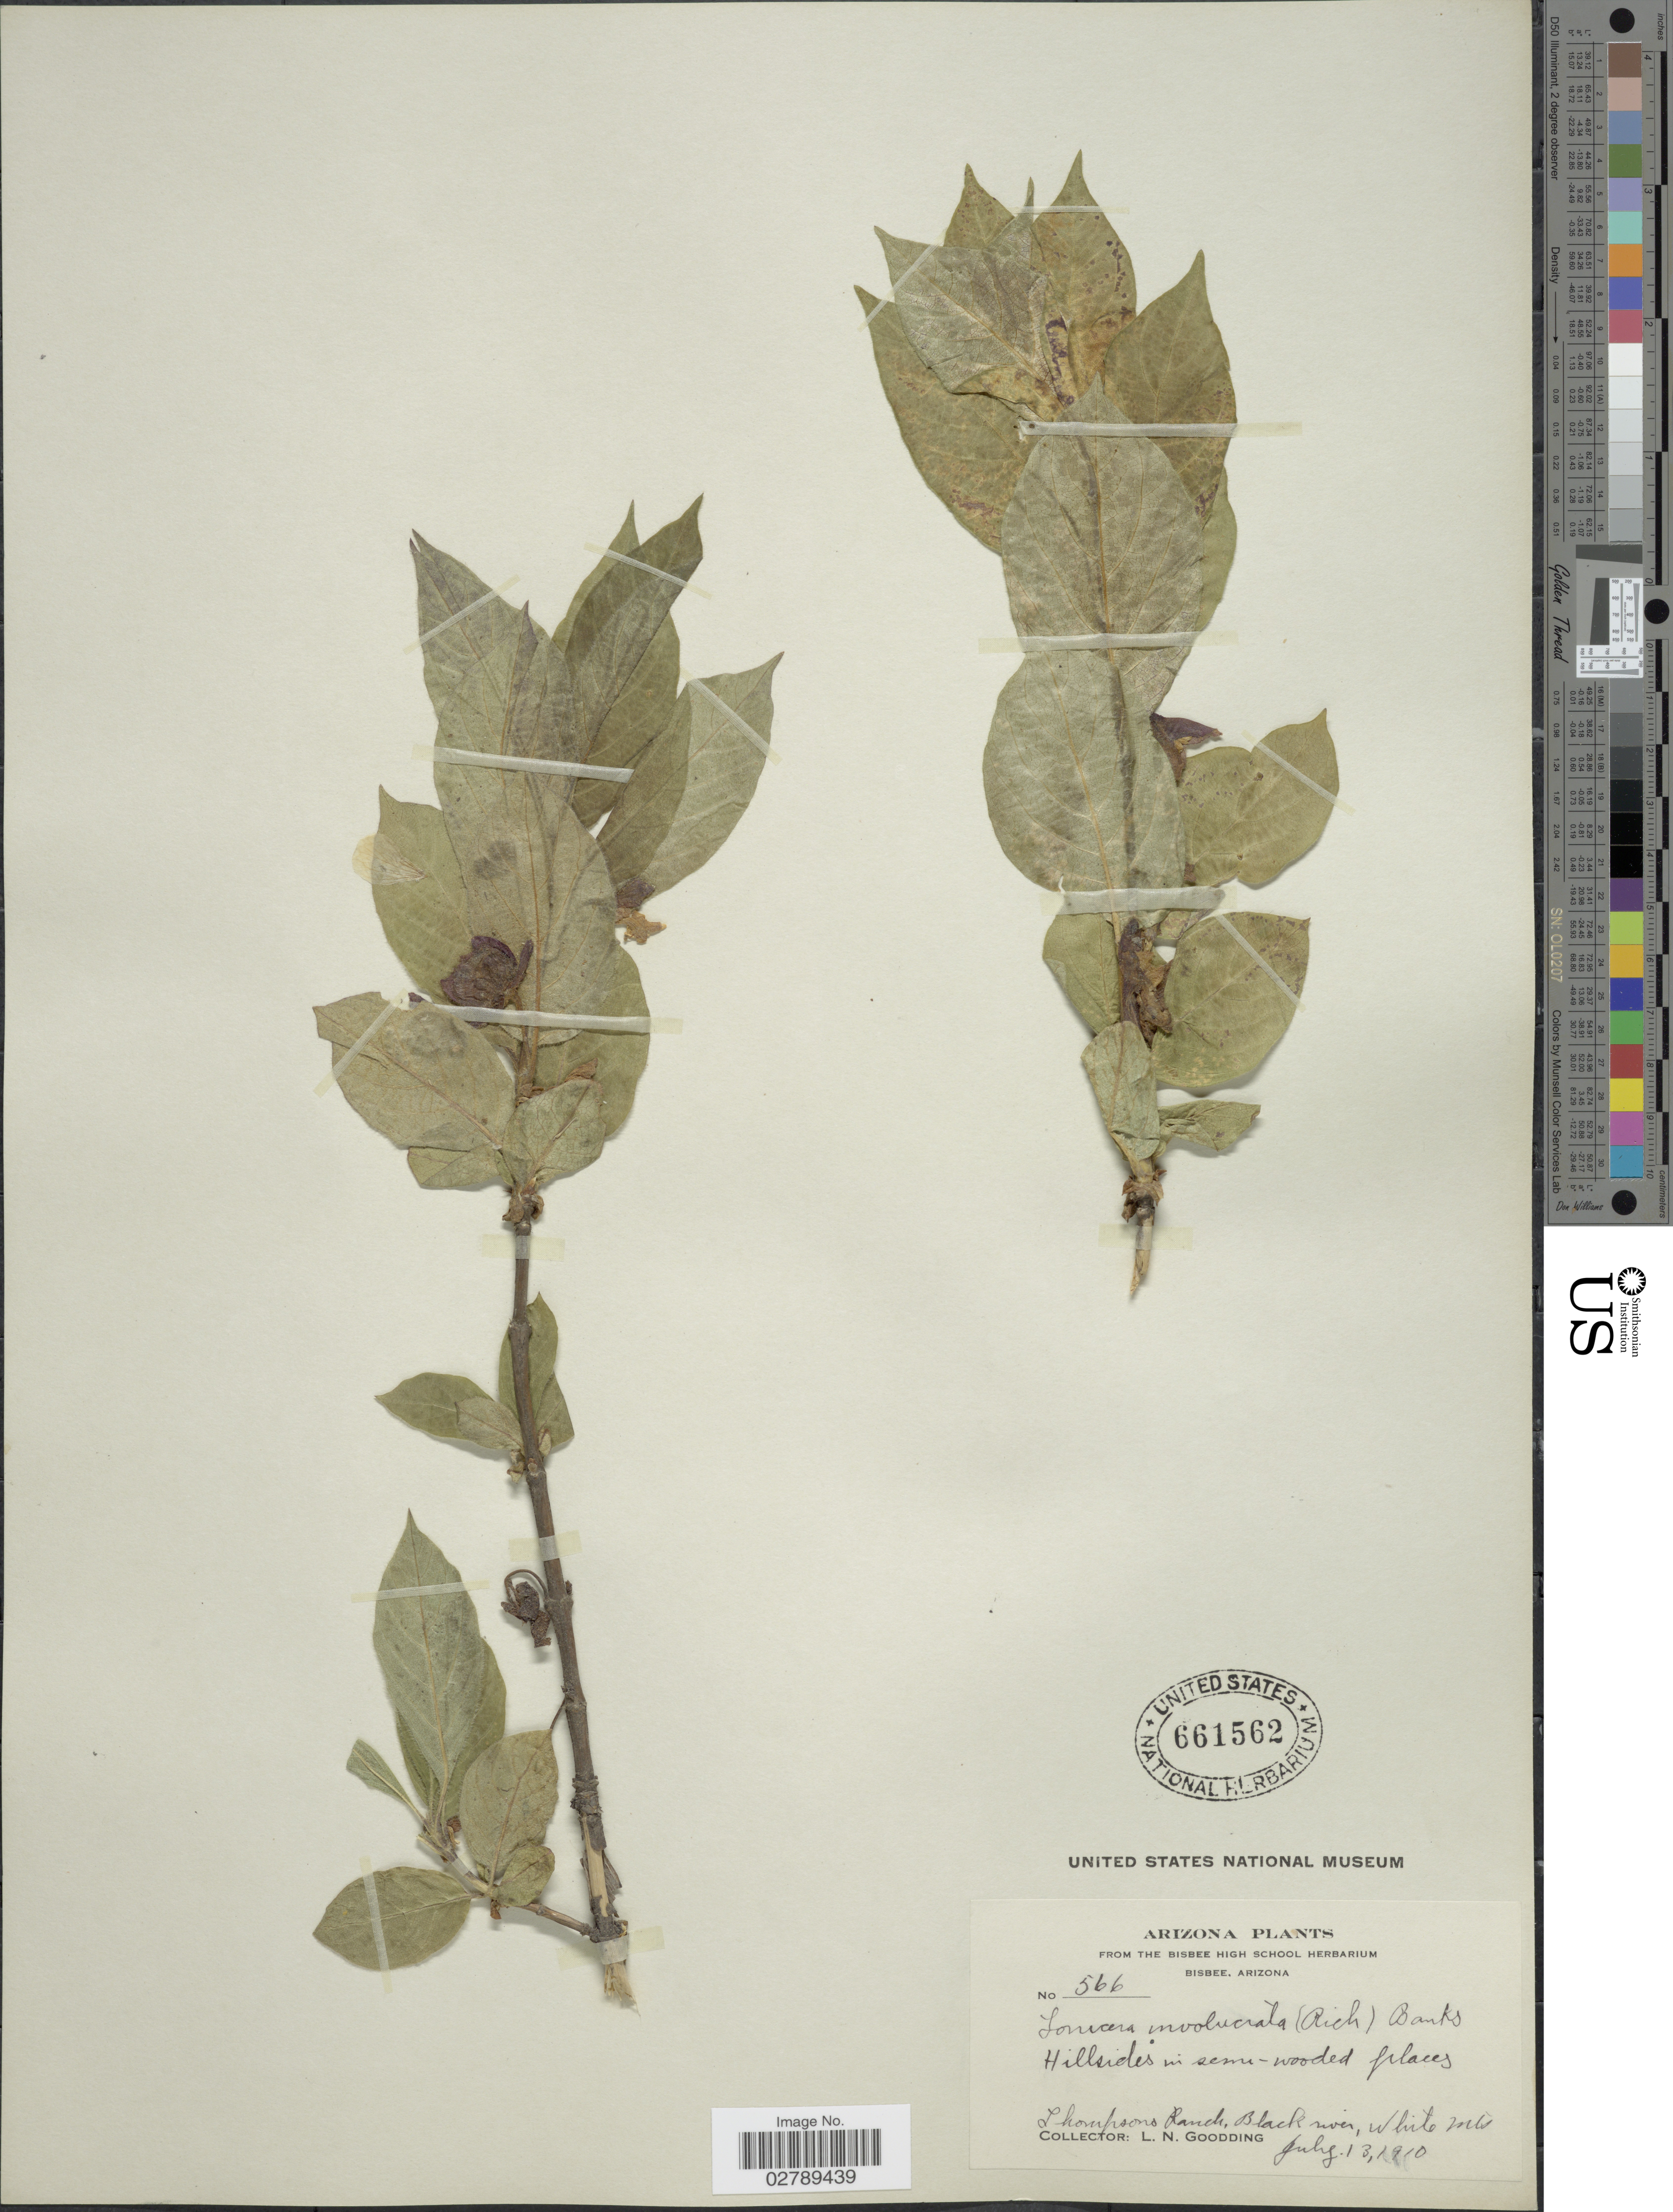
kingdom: Plantae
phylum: Tracheophyta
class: Magnoliopsida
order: Dipsacales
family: Caprifoliaceae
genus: Lonicera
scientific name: Lonicera involucrata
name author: (Richardson) Banks ex Spreng.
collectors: L. N. Goodding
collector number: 566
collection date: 1910-07-13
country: United States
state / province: Arizona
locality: Thompsons Ranch, Black river, White Mts.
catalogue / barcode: US 661562